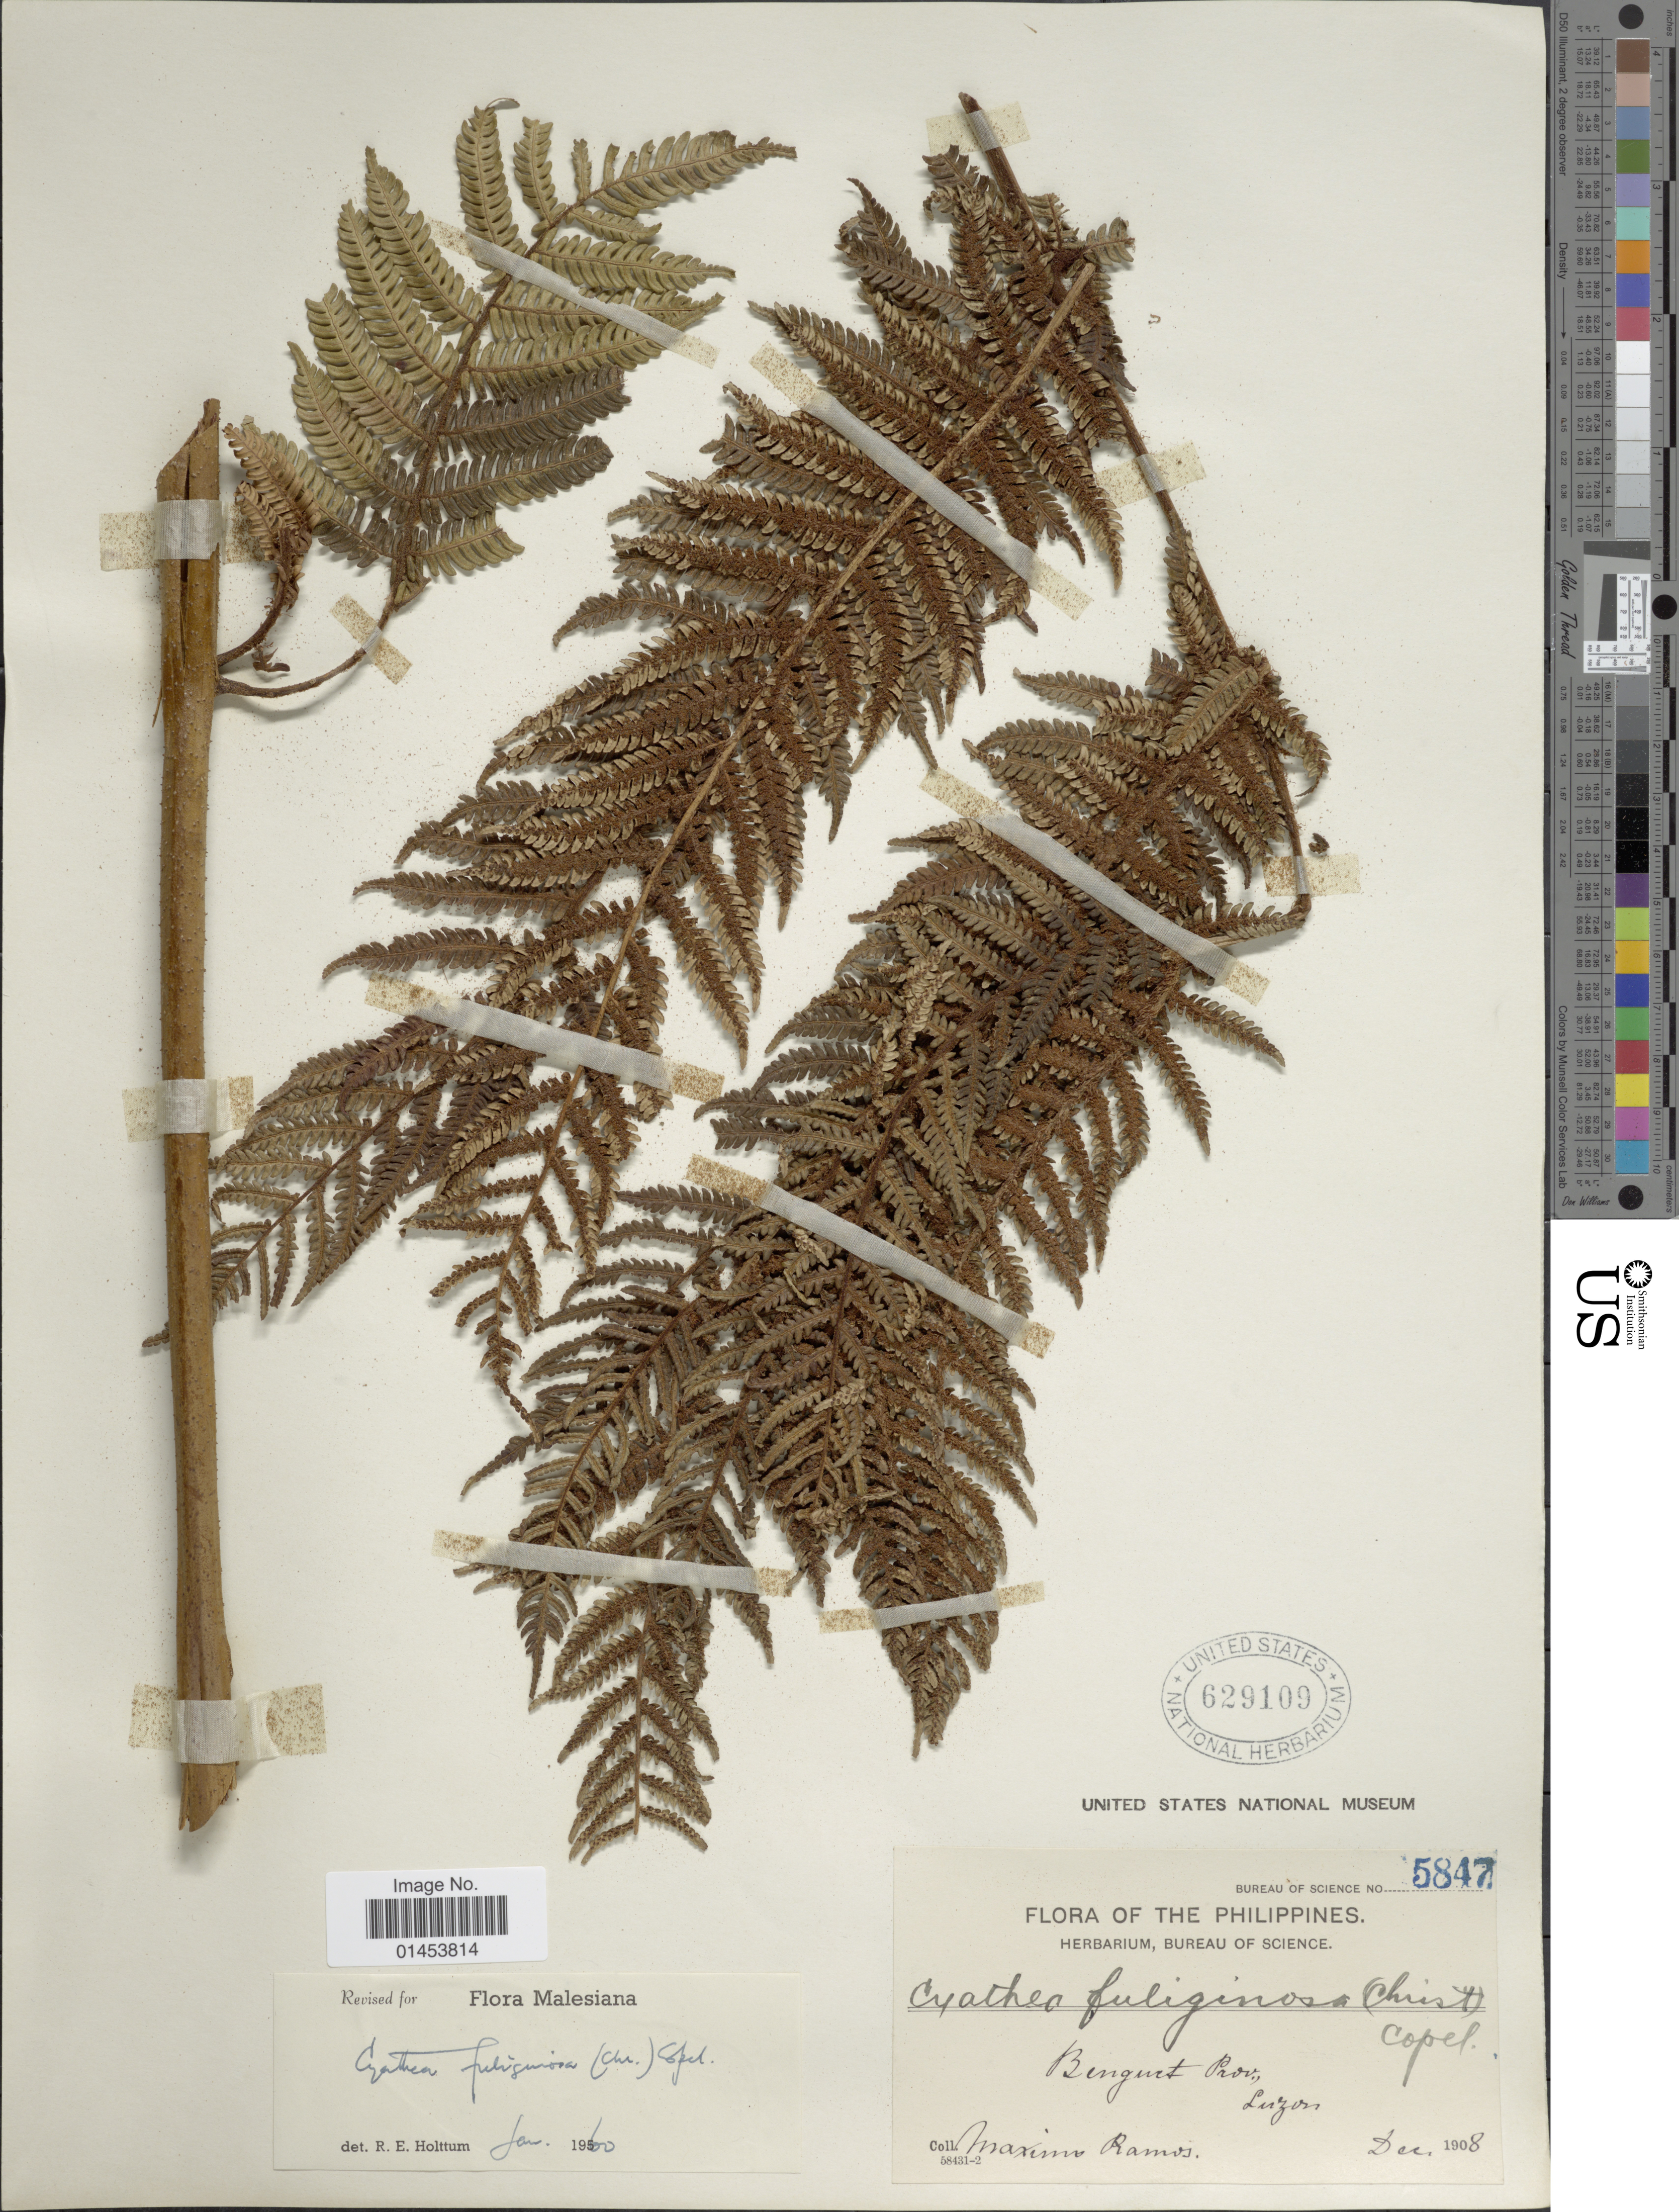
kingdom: Plantae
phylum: Tracheophyta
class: Polypodiopsida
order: Cyatheales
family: Cyatheaceae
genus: Cyathea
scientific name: Cyathea fuliginosa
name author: (Christ) Copel.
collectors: M. Ramos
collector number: Bureau of Science 5847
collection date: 1908-12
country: Philippines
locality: Benguet prov. Luzon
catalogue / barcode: US 629109